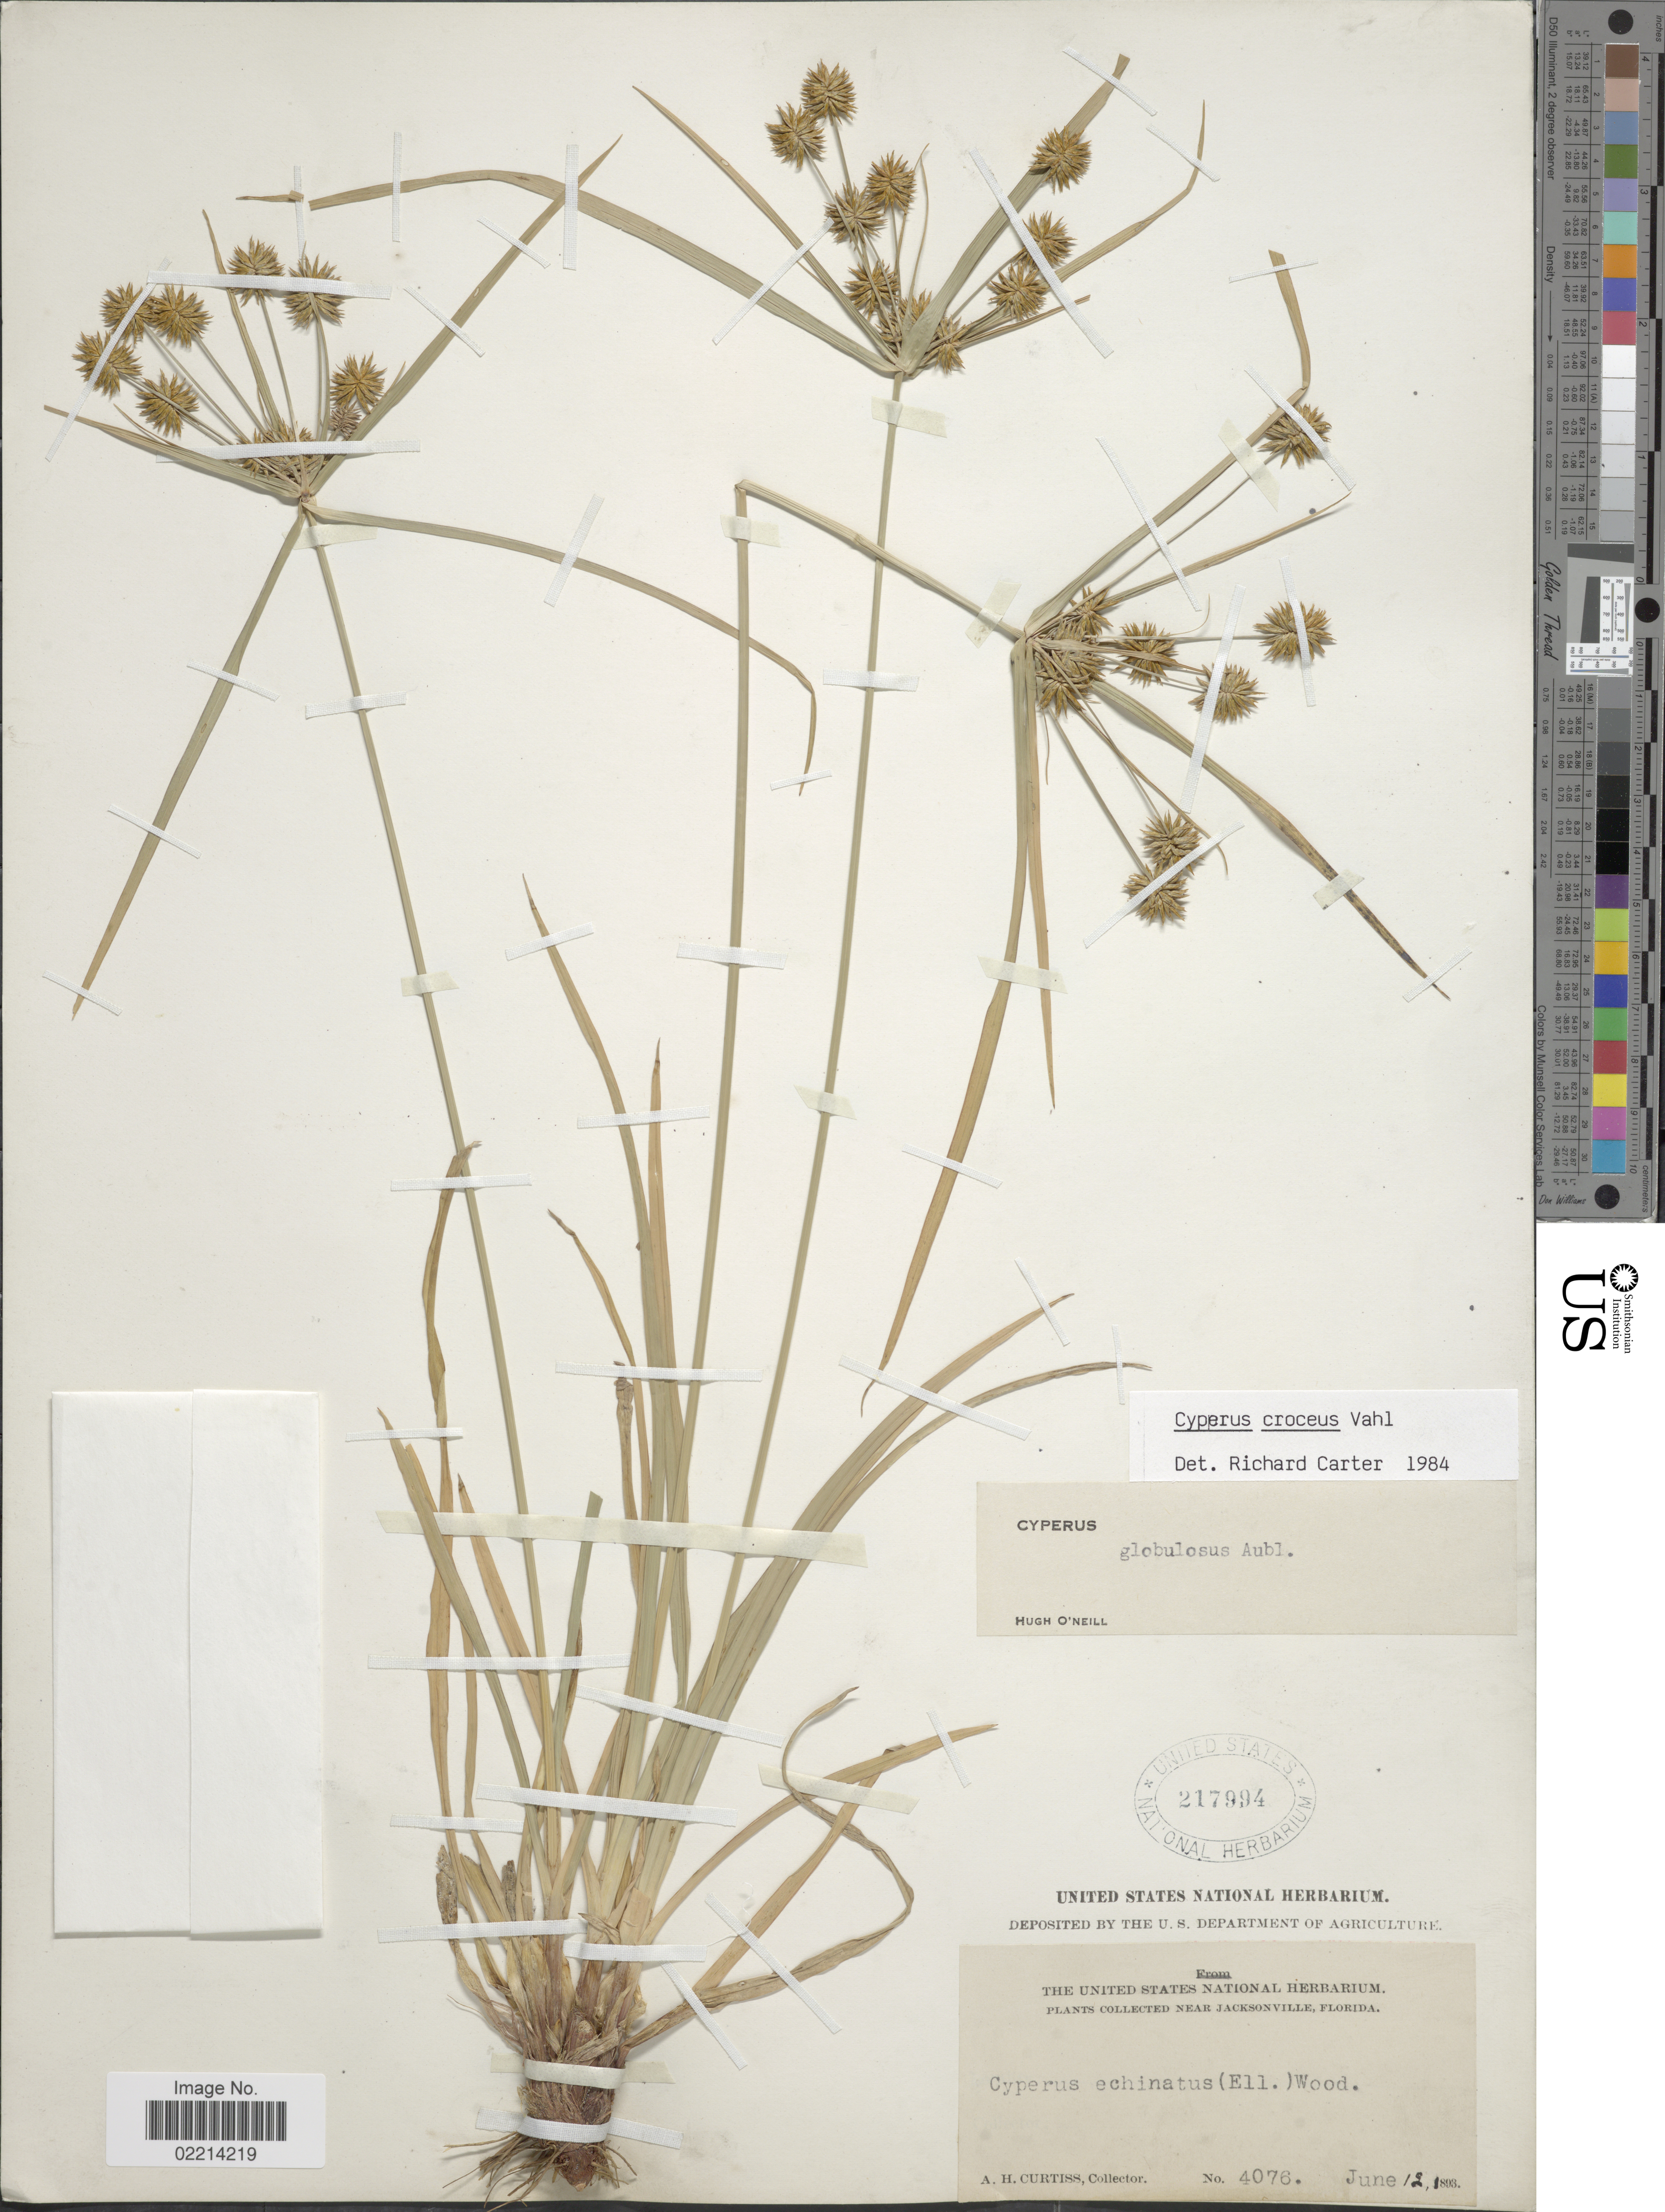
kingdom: Plantae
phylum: Tracheophyta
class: Liliopsida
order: Poales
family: Cyperaceae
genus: Cyperus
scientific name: Cyperus croceus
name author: Vahl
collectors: A. H. Curtiss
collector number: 4076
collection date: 1893-06-12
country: United States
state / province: Florida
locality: Near Jacksonville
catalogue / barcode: US 217994